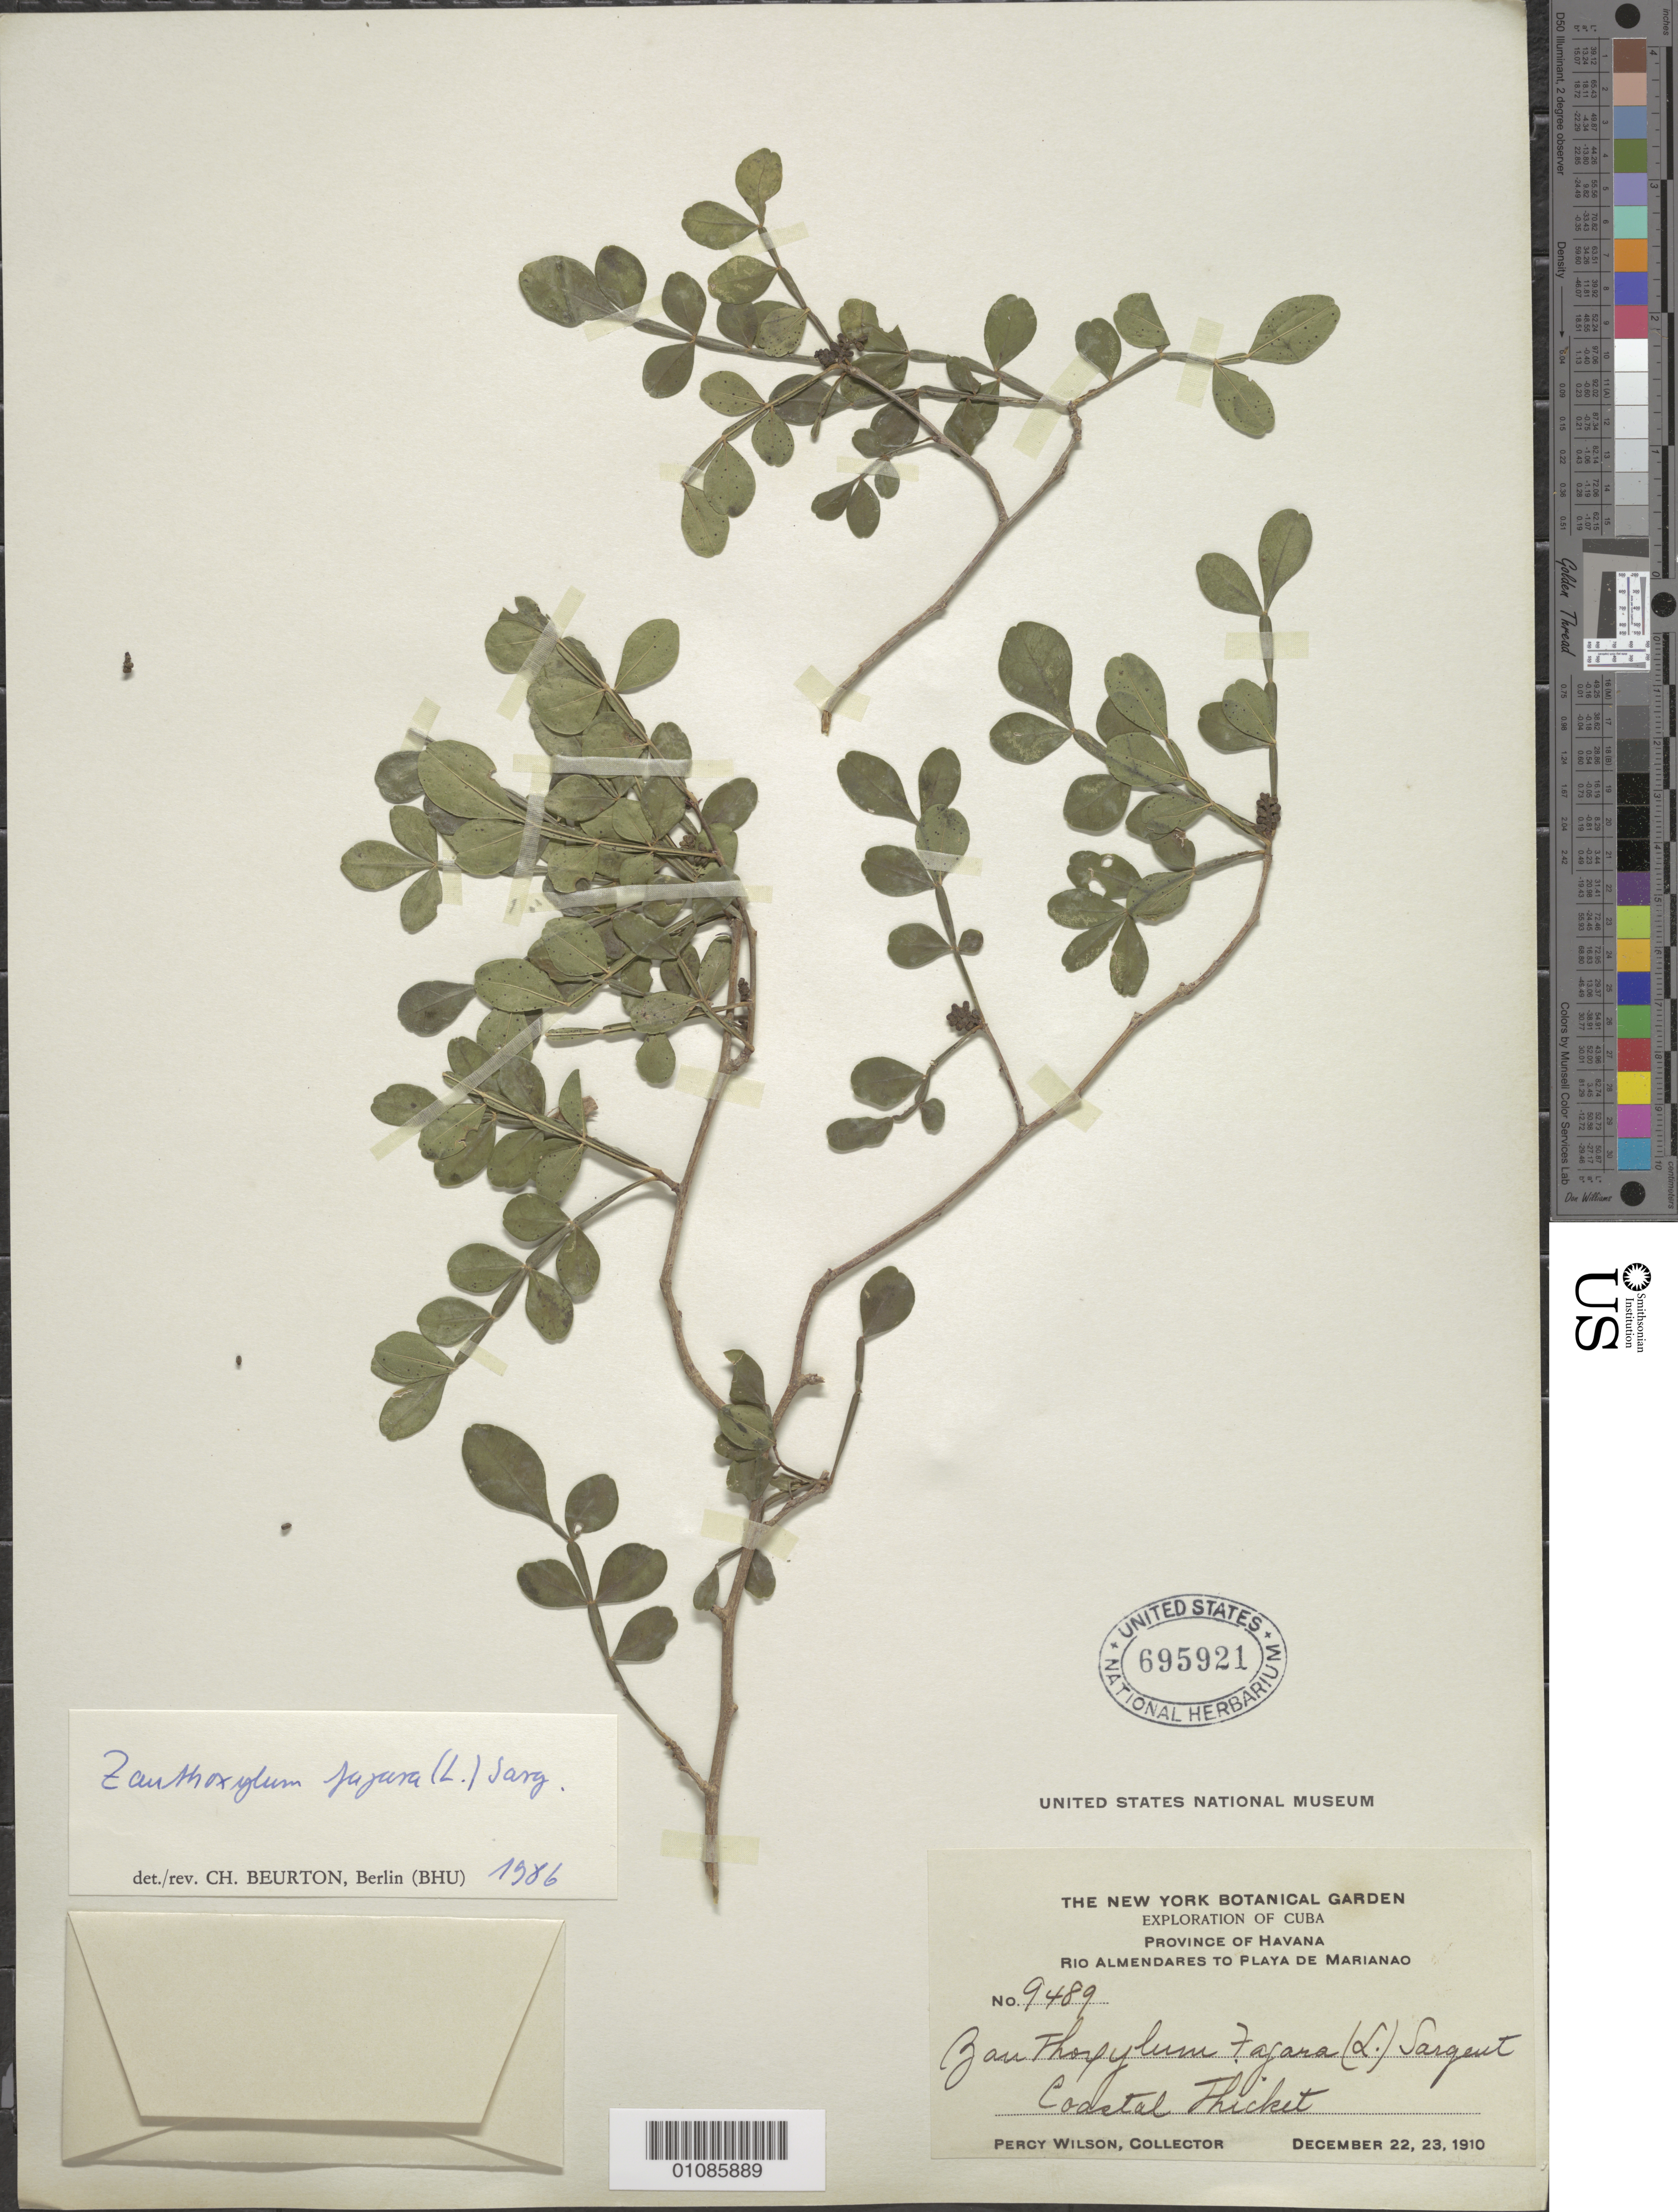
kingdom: Plantae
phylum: Tracheophyta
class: Magnoliopsida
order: Sapindales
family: Rutaceae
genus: Zanthoxylum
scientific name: Zanthoxylum fagara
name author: (L.) Sarg.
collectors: P. Wilson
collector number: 9489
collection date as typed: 22 Dec 1910 to 23 Dec 1910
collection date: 1910-12-22/1910-12-23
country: Cuba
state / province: La Habana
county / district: Municipio Playa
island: Cuba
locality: Playa de Marianao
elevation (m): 65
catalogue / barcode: US 695921